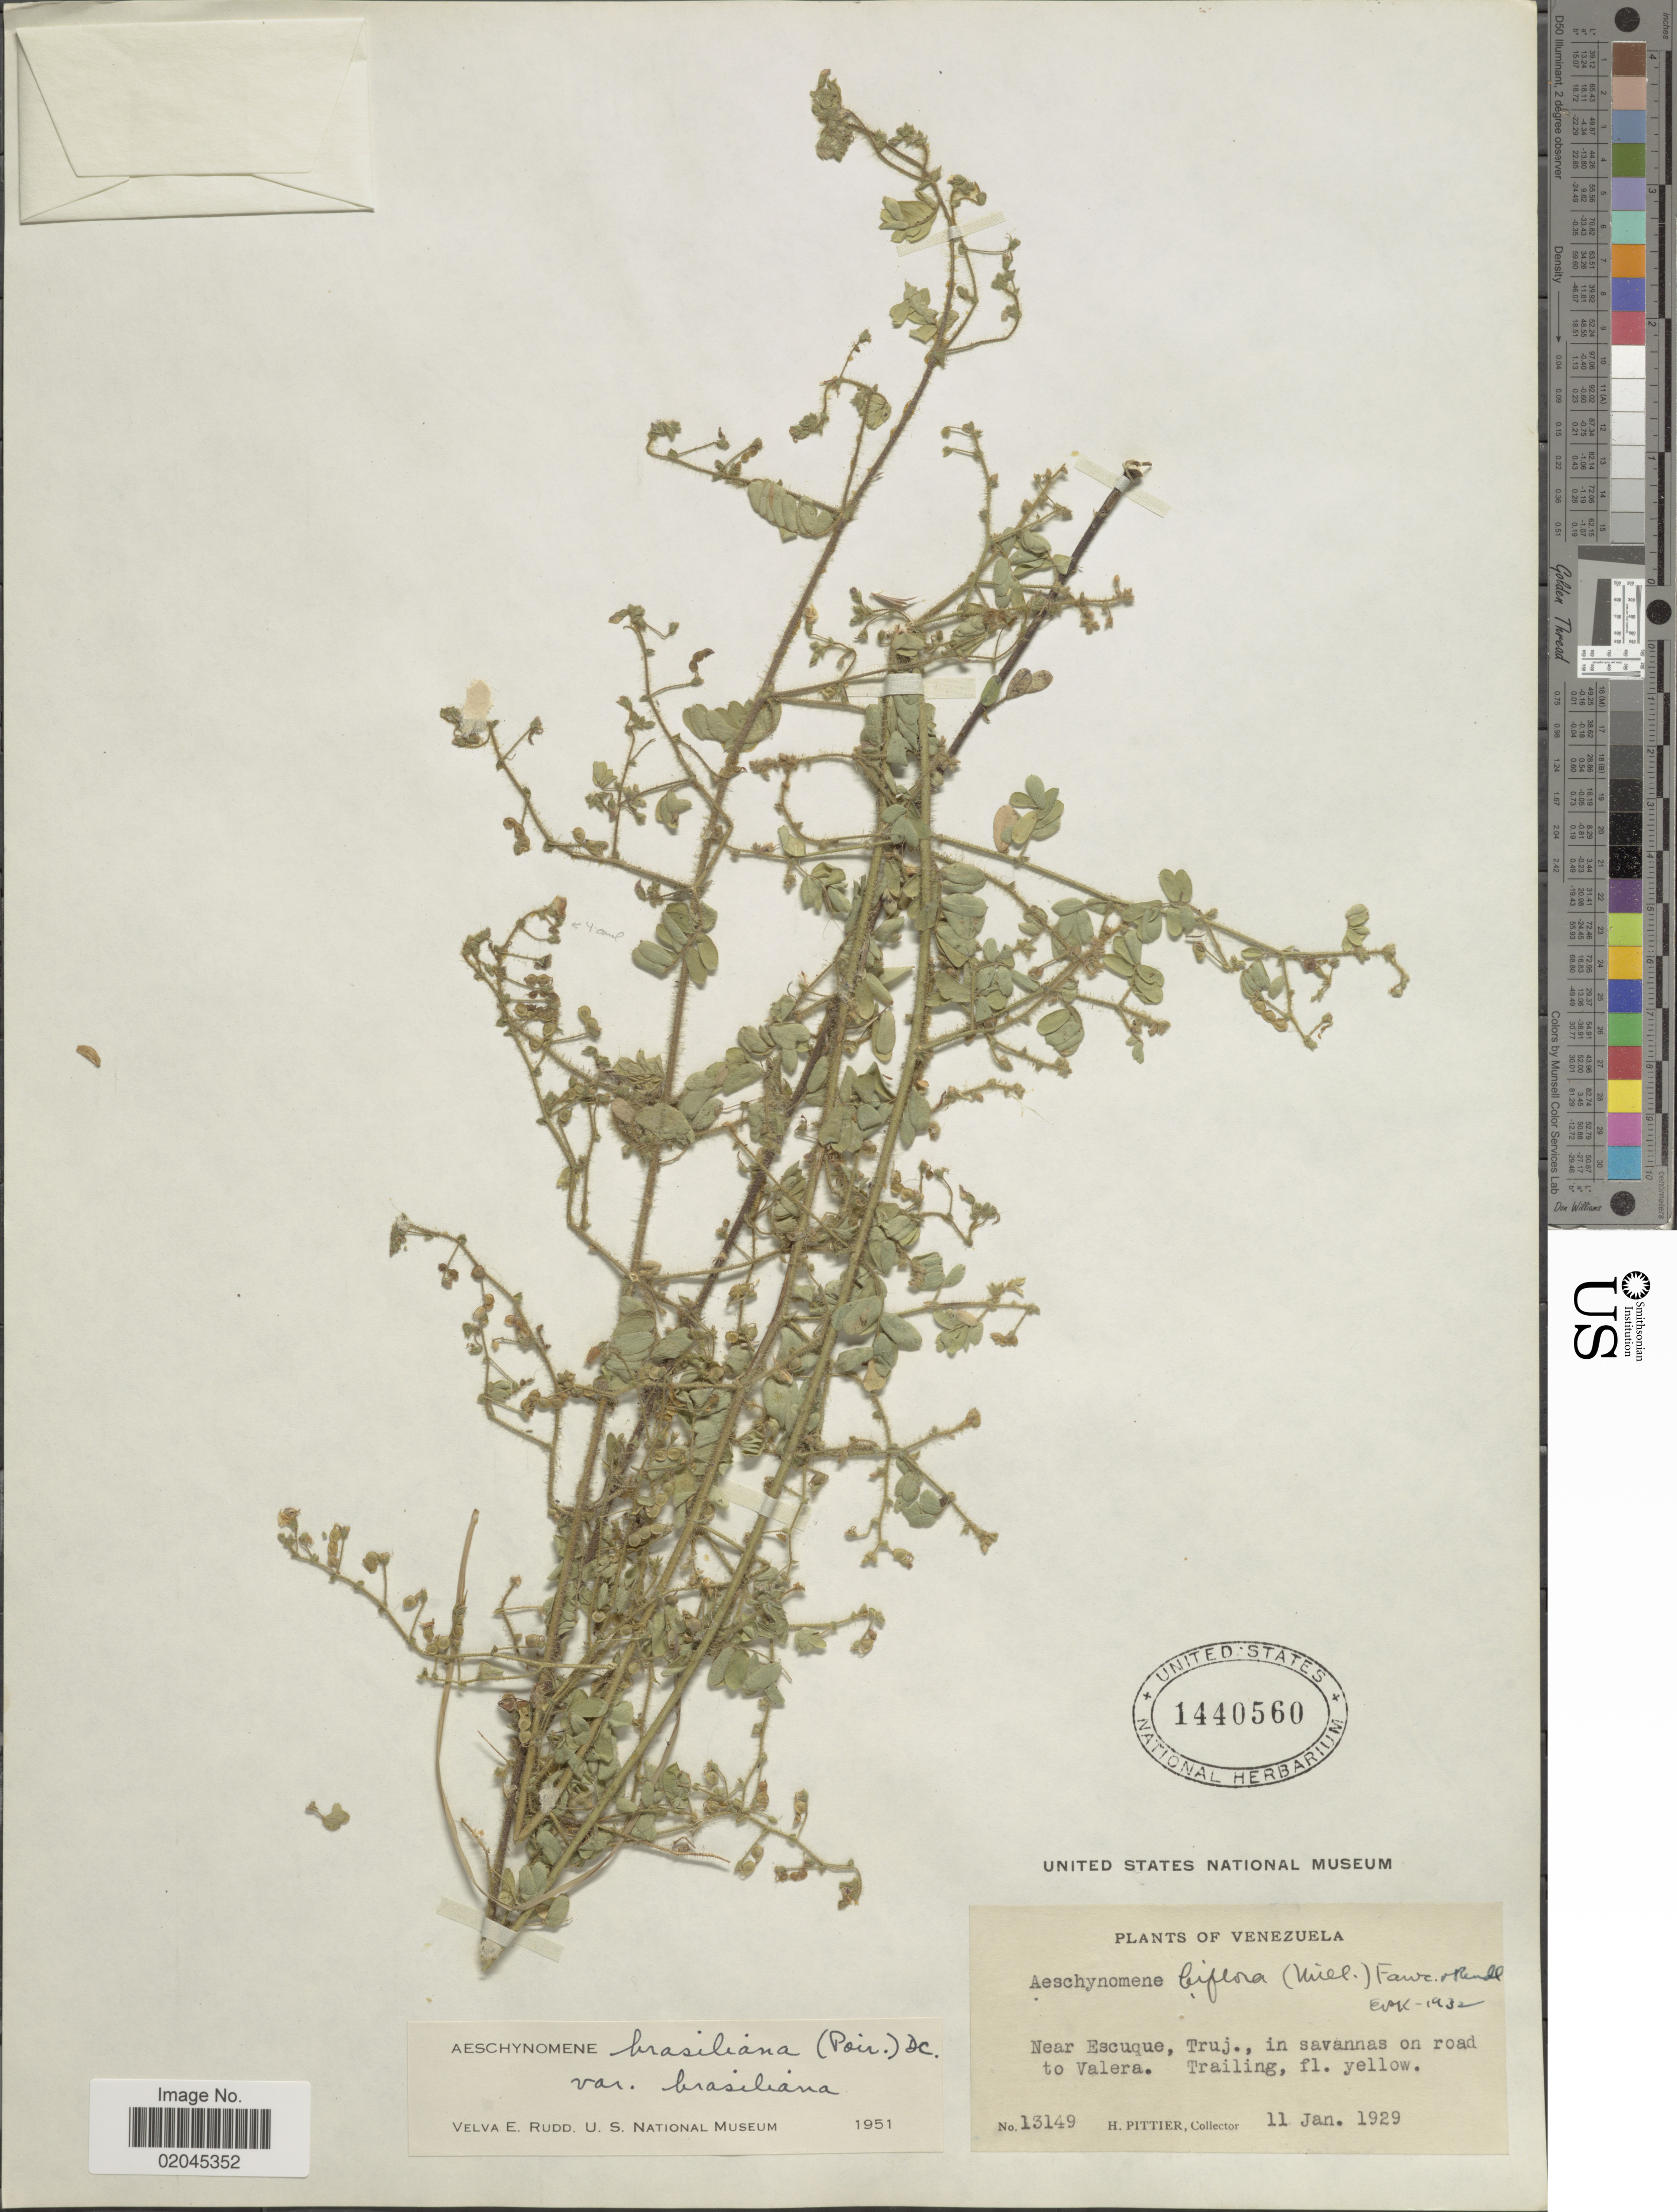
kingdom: Plantae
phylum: Tracheophyta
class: Magnoliopsida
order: Fabales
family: Fabaceae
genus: Aeschynomene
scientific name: Aeschynomene brasiliana var. brasiliana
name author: (Poir.) DC.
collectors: H. F. Pittier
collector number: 13149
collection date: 1929-01-11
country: Venezuela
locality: Near Escuque, Truj., in savannas on road to Valera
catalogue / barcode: US 1440560